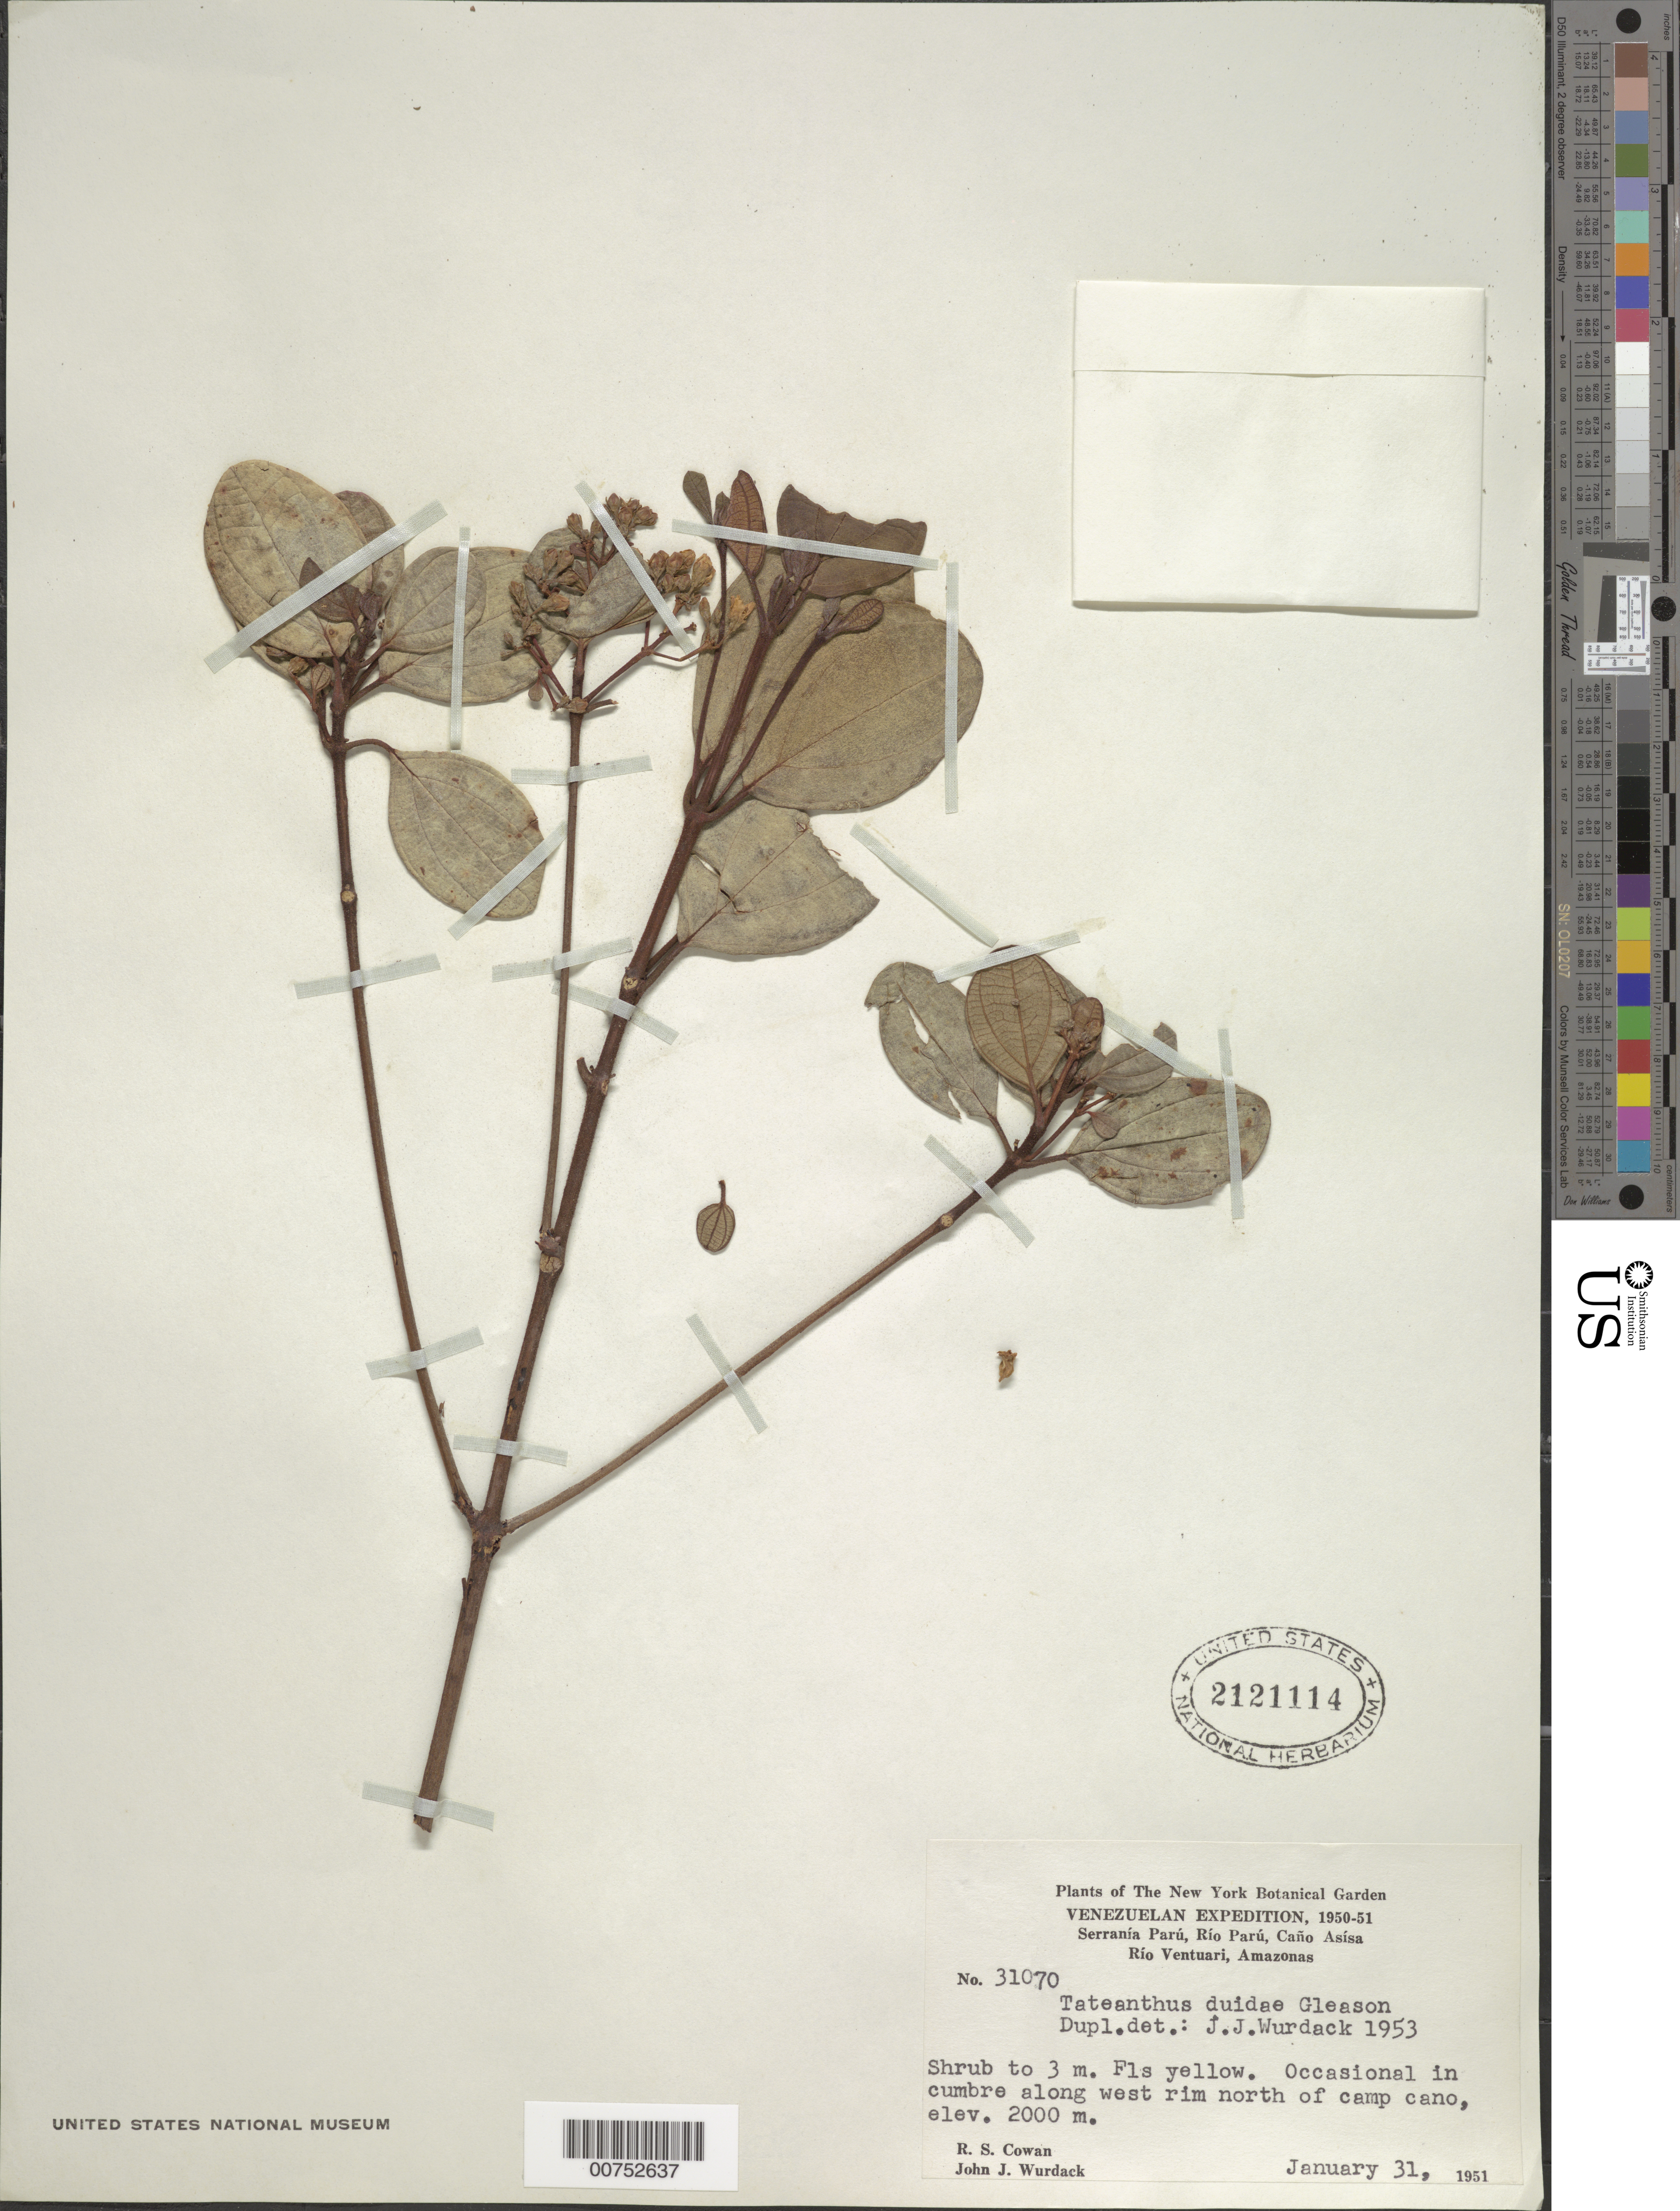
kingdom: Plantae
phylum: Tracheophyta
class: Magnoliopsida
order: Myrtales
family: Melastomataceae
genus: Tateanthus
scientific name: Tateanthus duidae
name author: Gleason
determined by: Wurdack, John J., (US), US (UNITED STATES)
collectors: R. S. Cowan & J. J. Wurdack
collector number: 31070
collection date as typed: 31-Jan-51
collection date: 1951-01-31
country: Venezuela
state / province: Amazonas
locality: Serranía Parú, along West Rim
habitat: Cumbre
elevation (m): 2000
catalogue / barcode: US 2121114